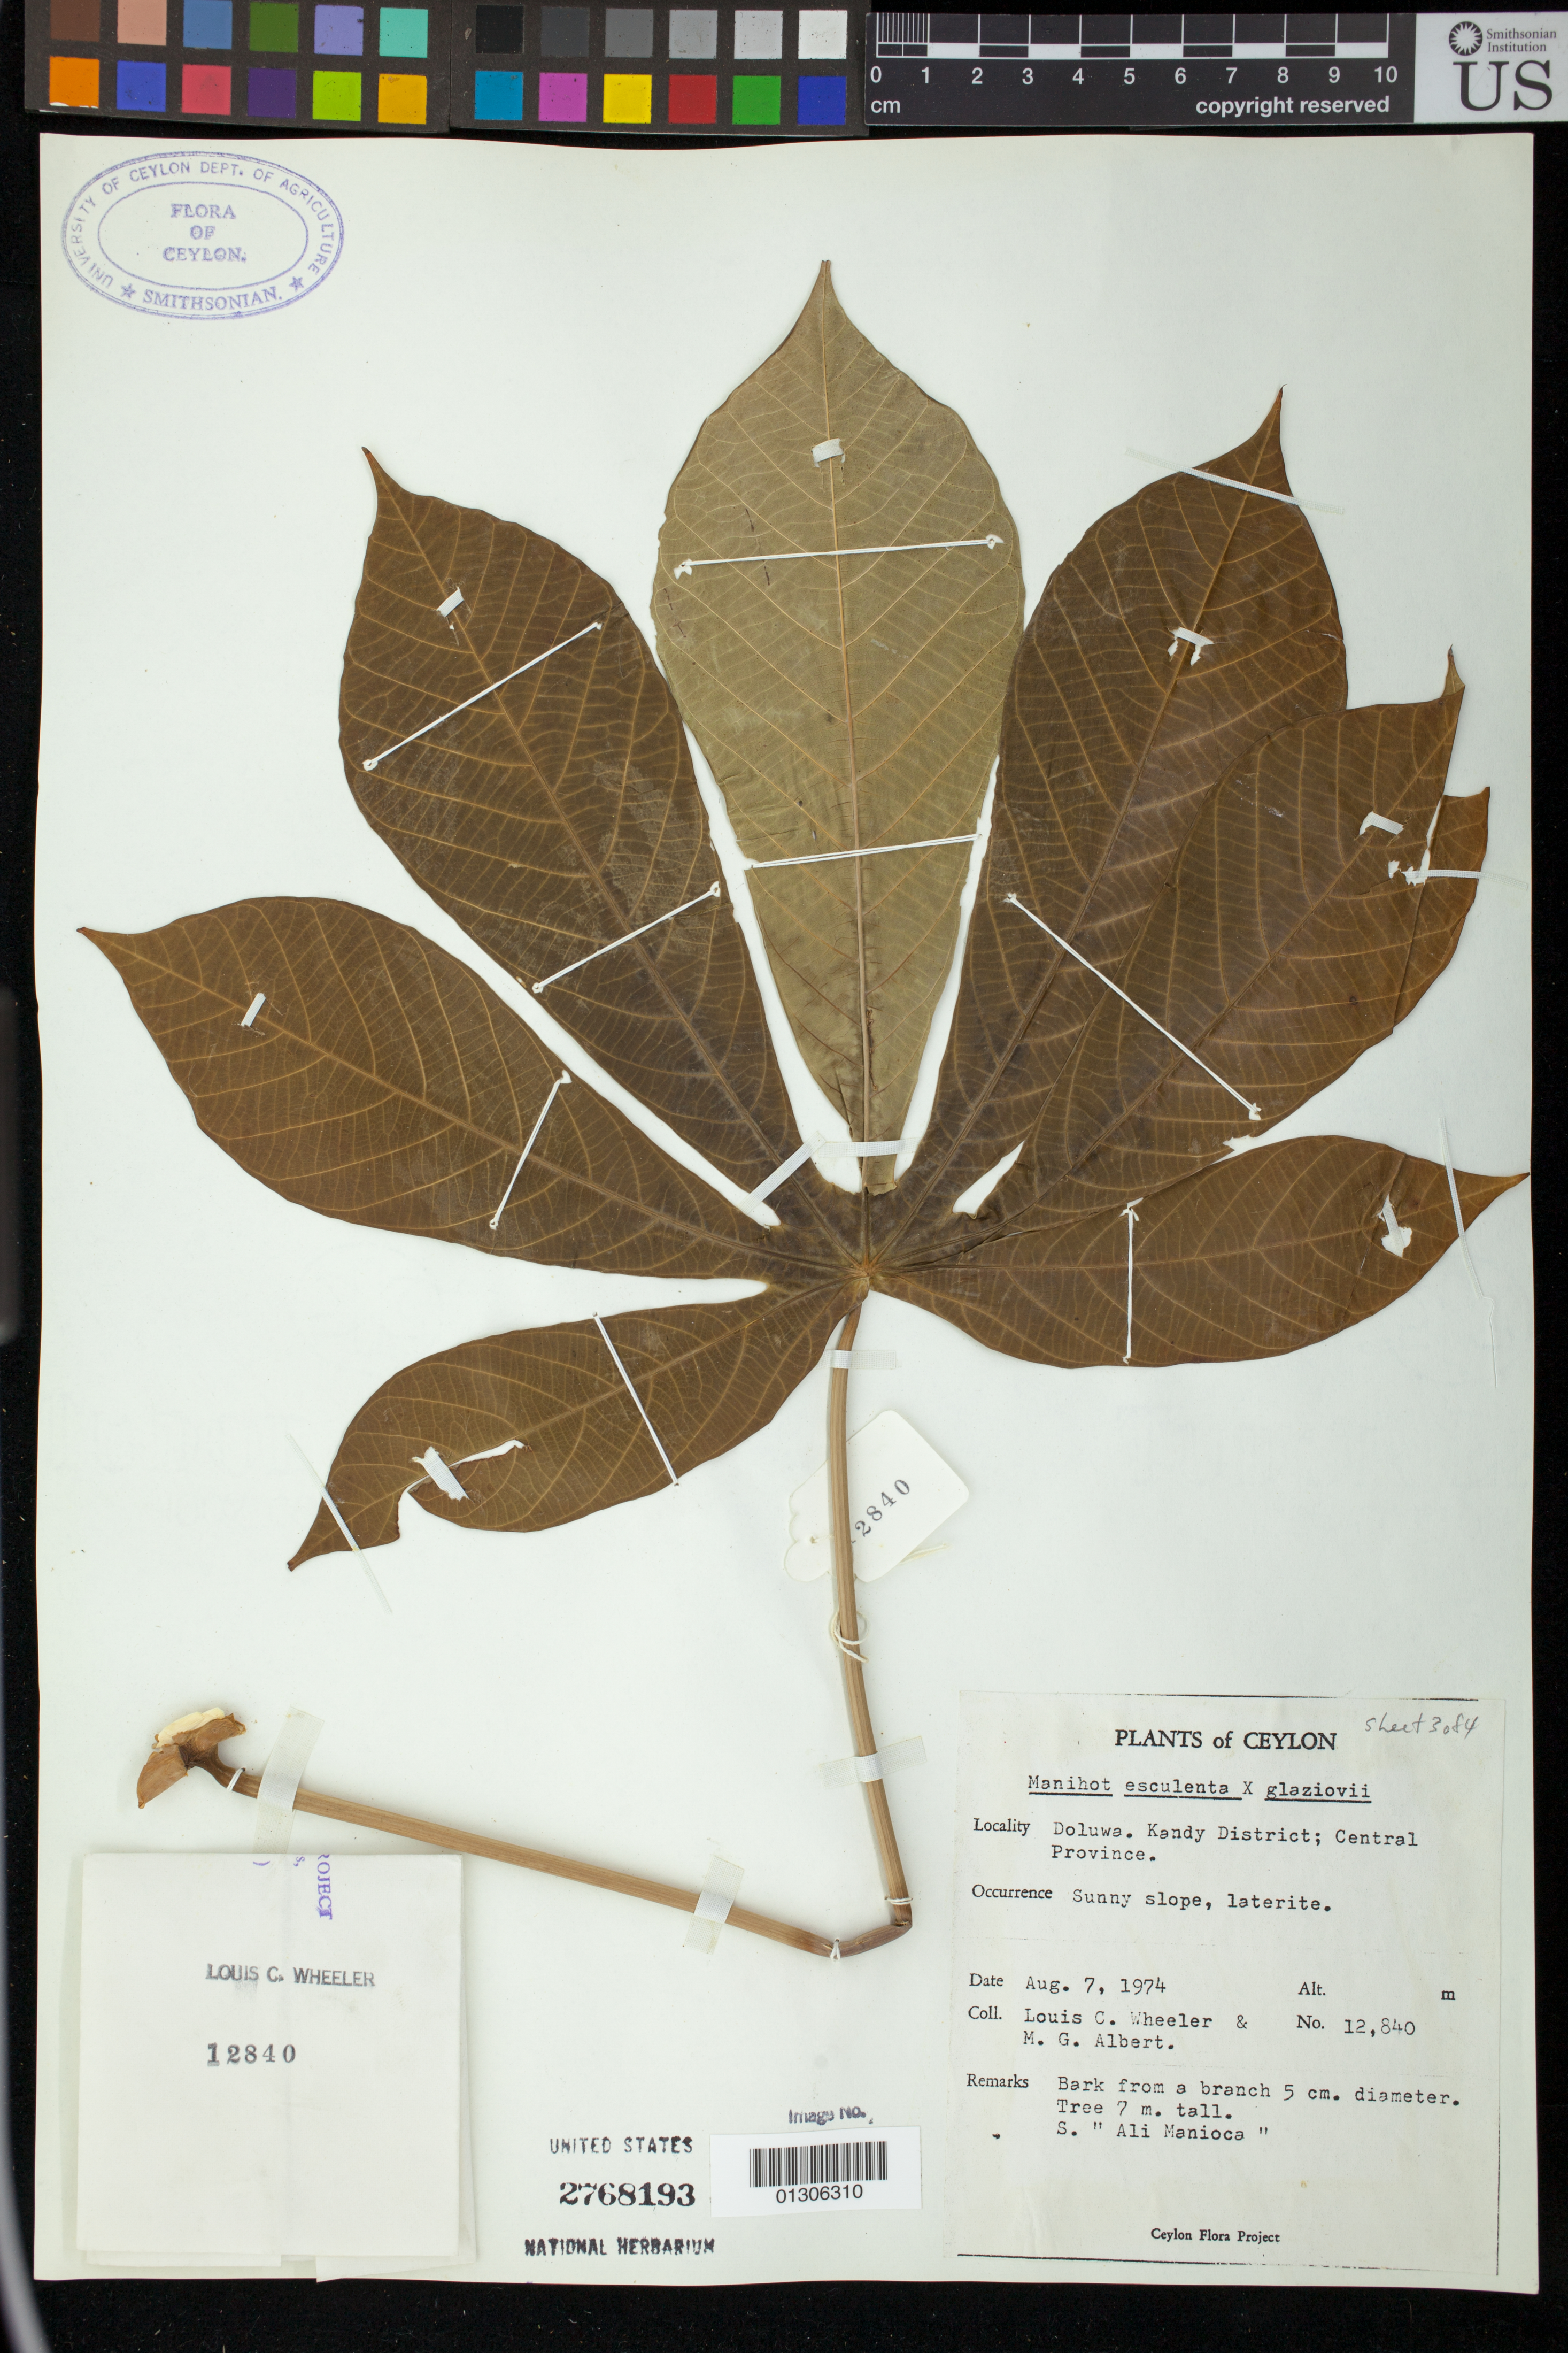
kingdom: Plantae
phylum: Tracheophyta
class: Magnoliopsida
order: Malpighiales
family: Euphorbiaceae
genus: Manihot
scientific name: Manihot esculenta x M. glaziovii Müll. Arg.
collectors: L. C. Wheeler & M. G. Albert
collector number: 12840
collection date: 1974-07-08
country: Sri Lanka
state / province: Central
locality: Doluwa. Kandy District;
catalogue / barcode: US 2768193